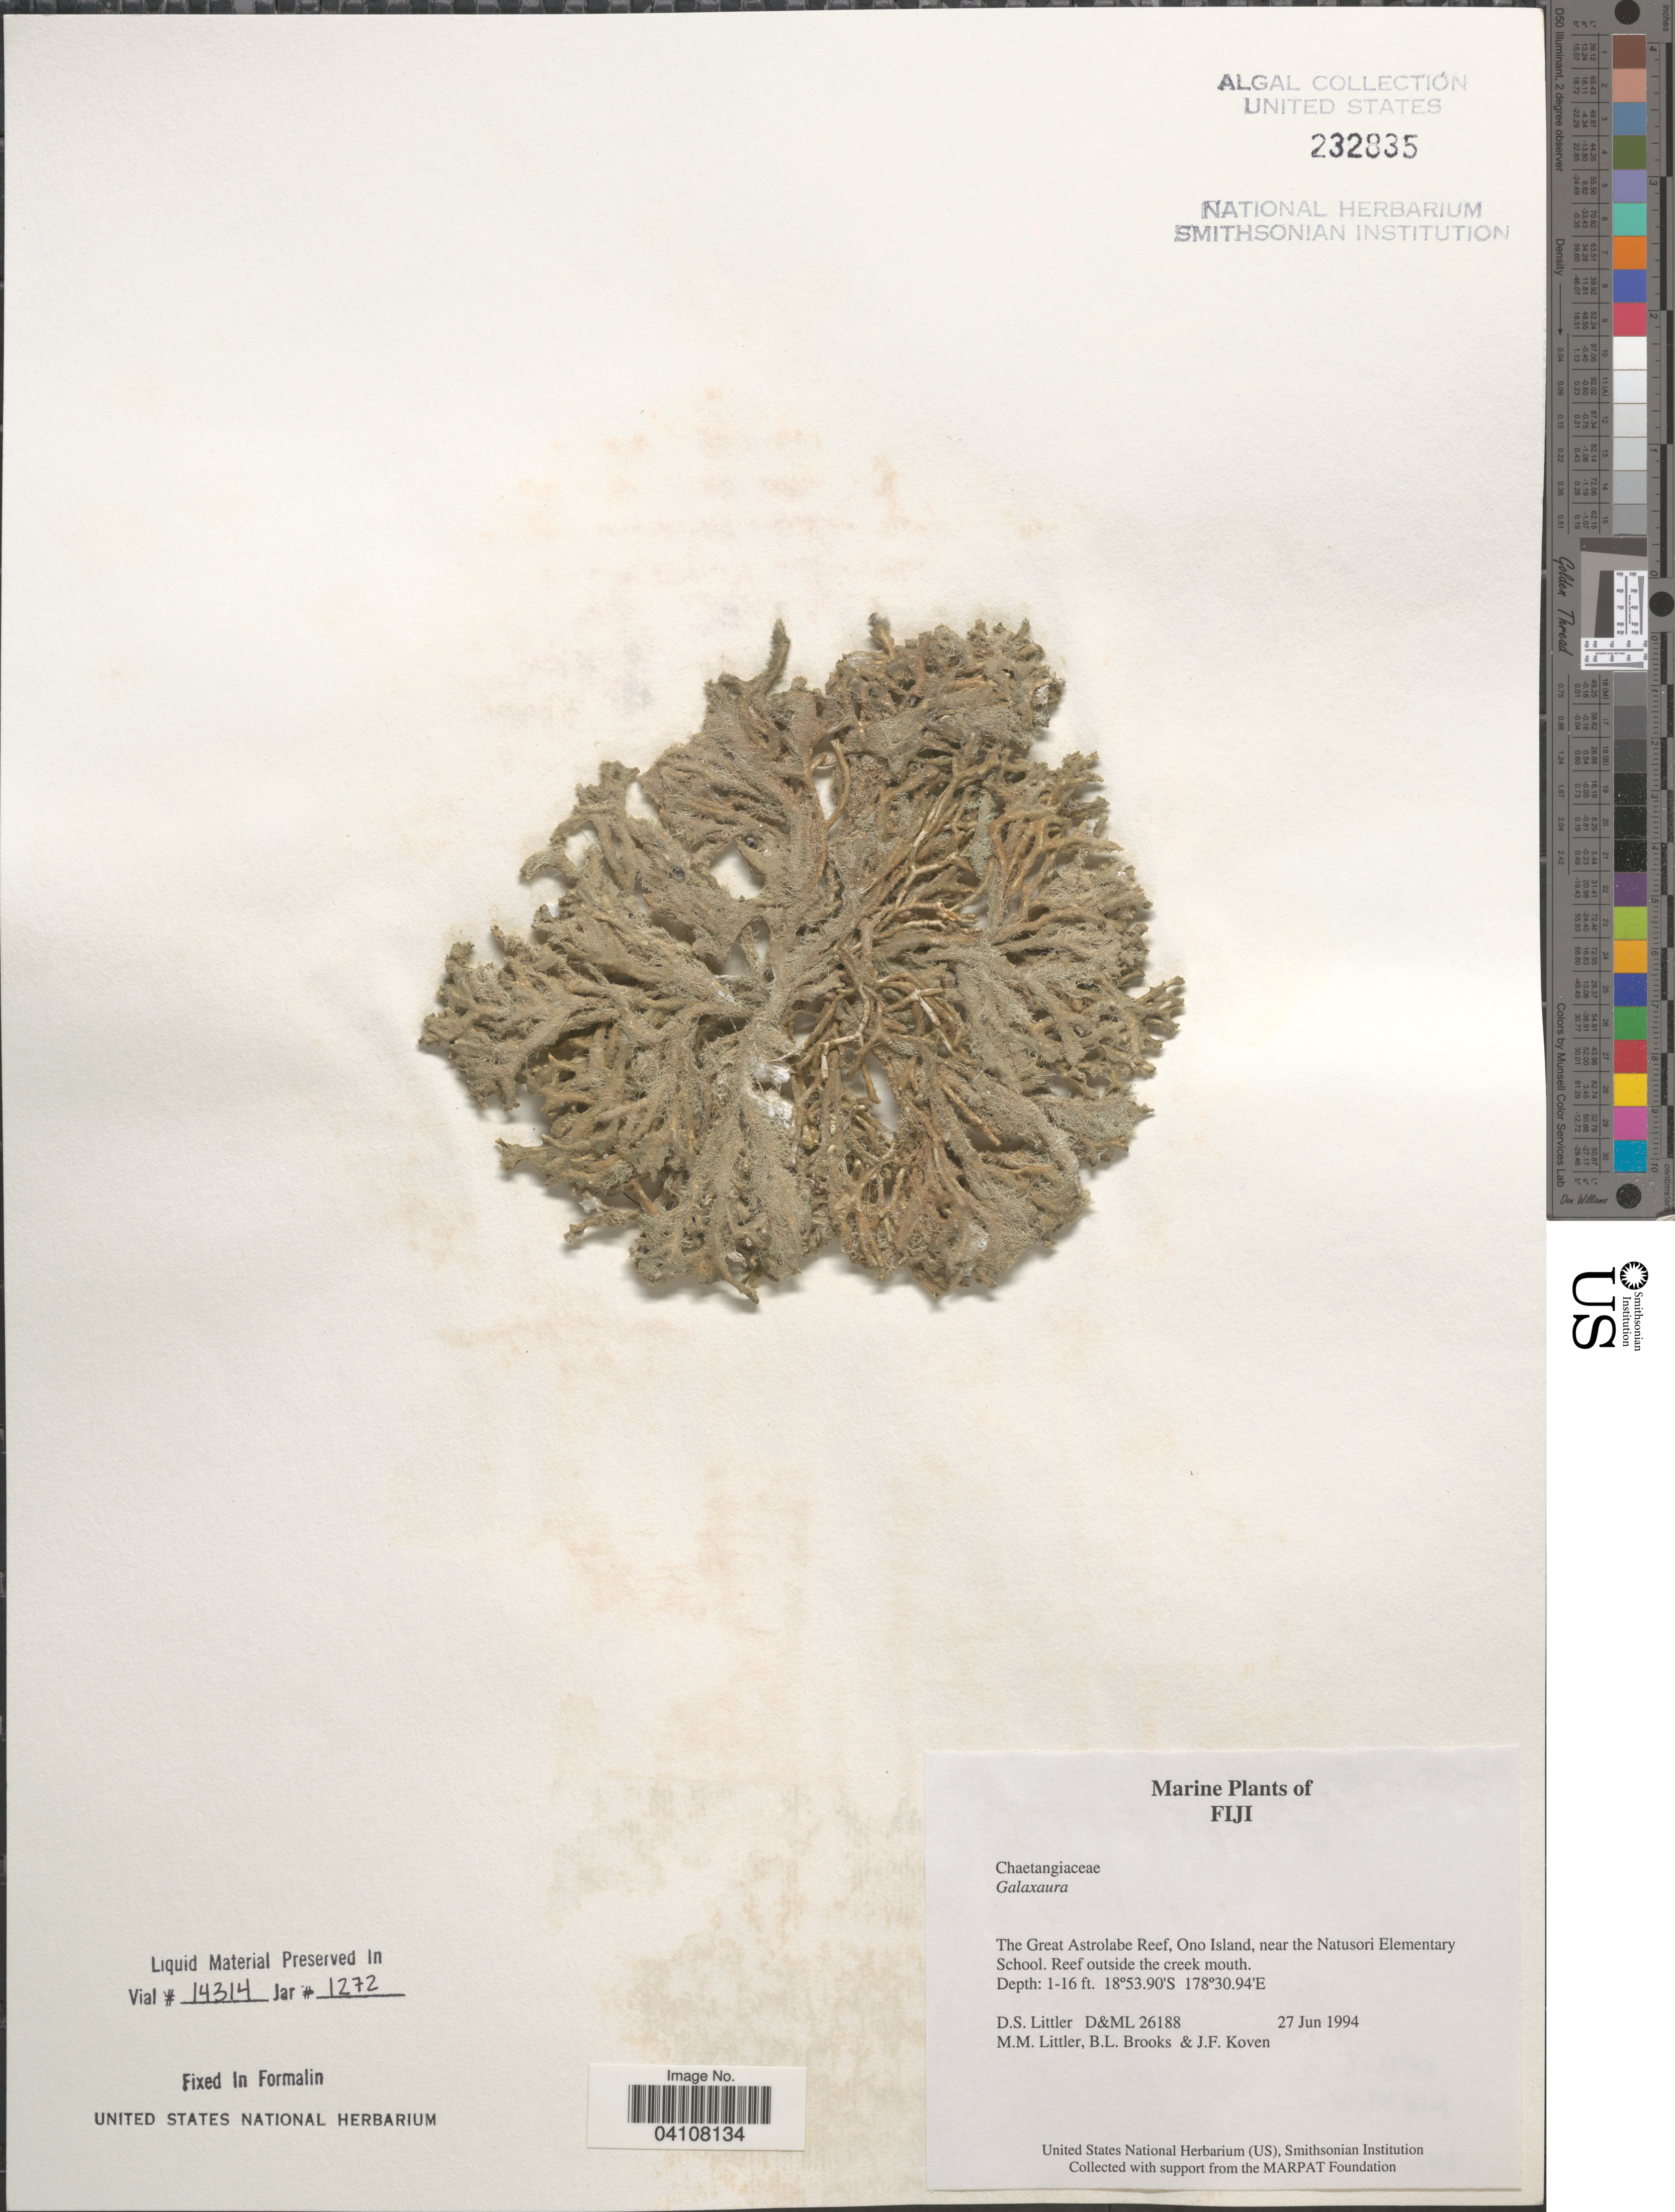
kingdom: Plantae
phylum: Rhodophyta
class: Florideophyceae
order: Nemaliales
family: Galaxauraceae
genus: Galaxaura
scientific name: Galaxaura sp.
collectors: D. S. Littler, B. Brooks & J. Koven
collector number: D&ML26188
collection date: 1994-06-27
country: Fiji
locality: The Great Astrolabe Reef, Ono Island, near the Natusori Elementary School. Reef outside the creek mouth.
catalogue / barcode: US 232835